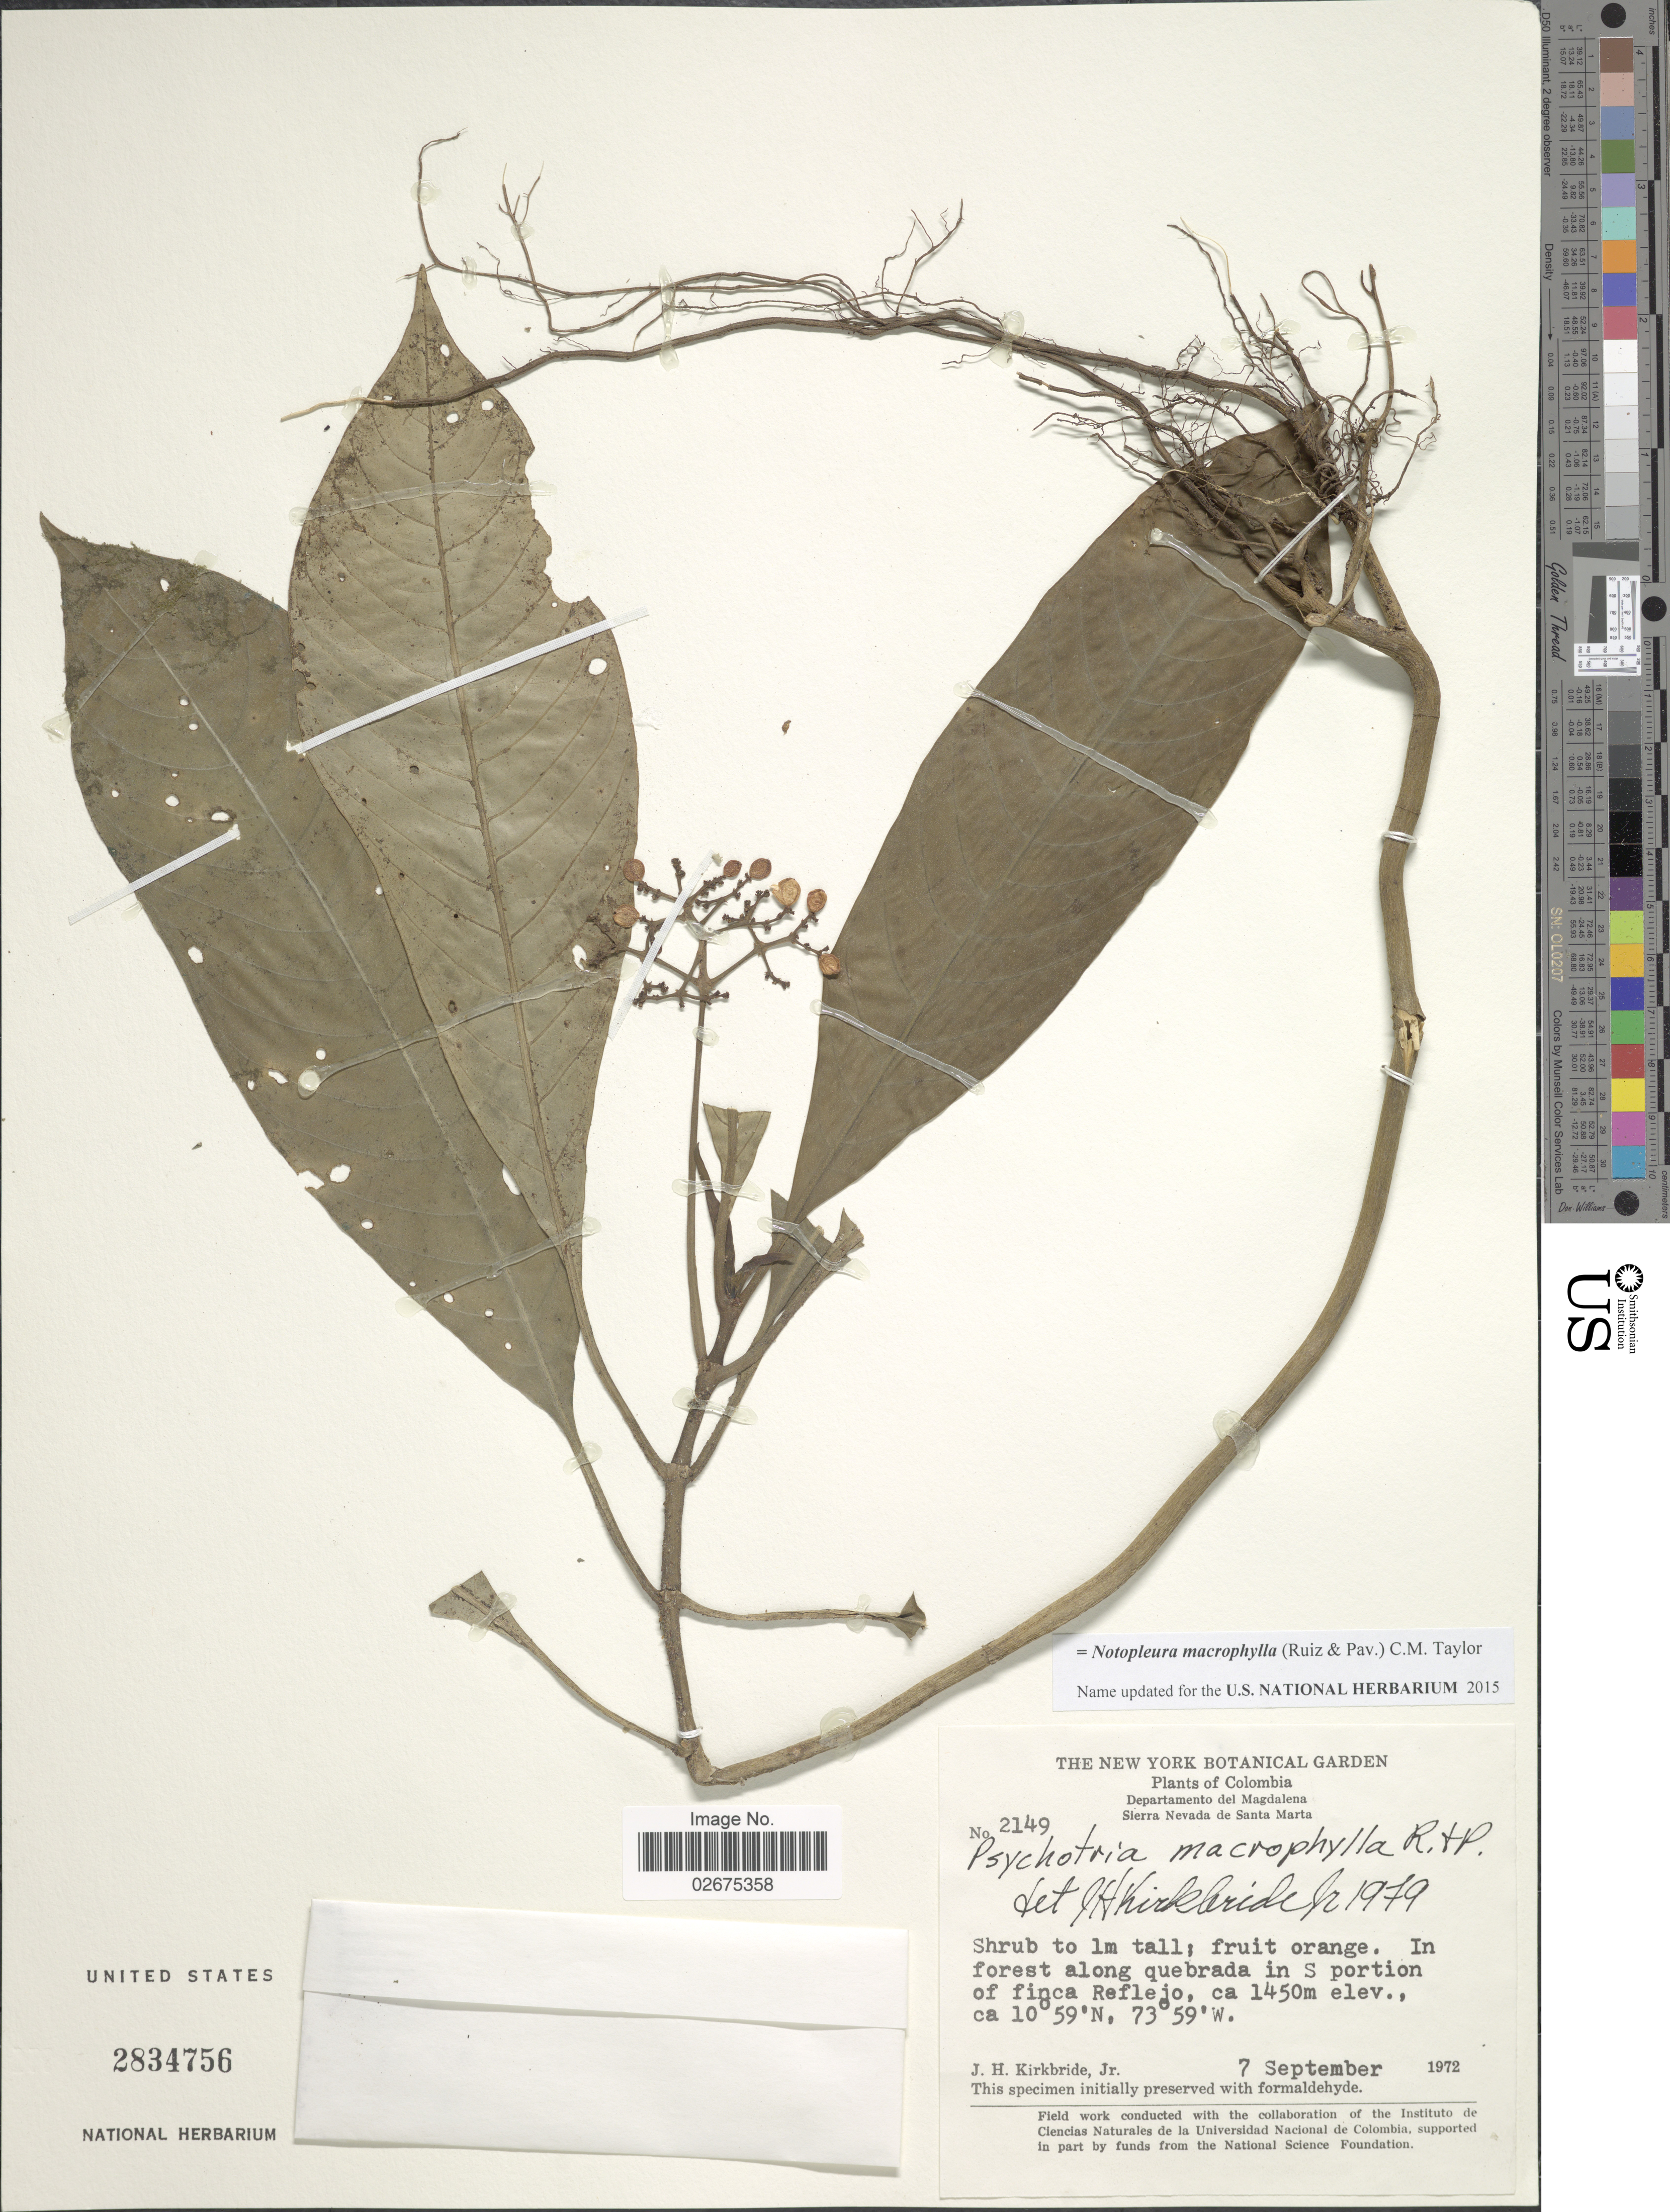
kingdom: Plantae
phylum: Tracheophyta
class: Magnoliopsida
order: Gentianales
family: Rubiaceae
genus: Notopleura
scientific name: Notopleura macrophylla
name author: (Ruiz & Pav.) C.M. Taylor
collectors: J. H. Kirkbride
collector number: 2149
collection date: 1972-09-07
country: Colombia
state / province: Magdalena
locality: Departamento del Magdalena, Sierra Nevada de Santa Marta. in forest along quebrada in S portion of finca reflejo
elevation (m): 1450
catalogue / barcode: US 2834756